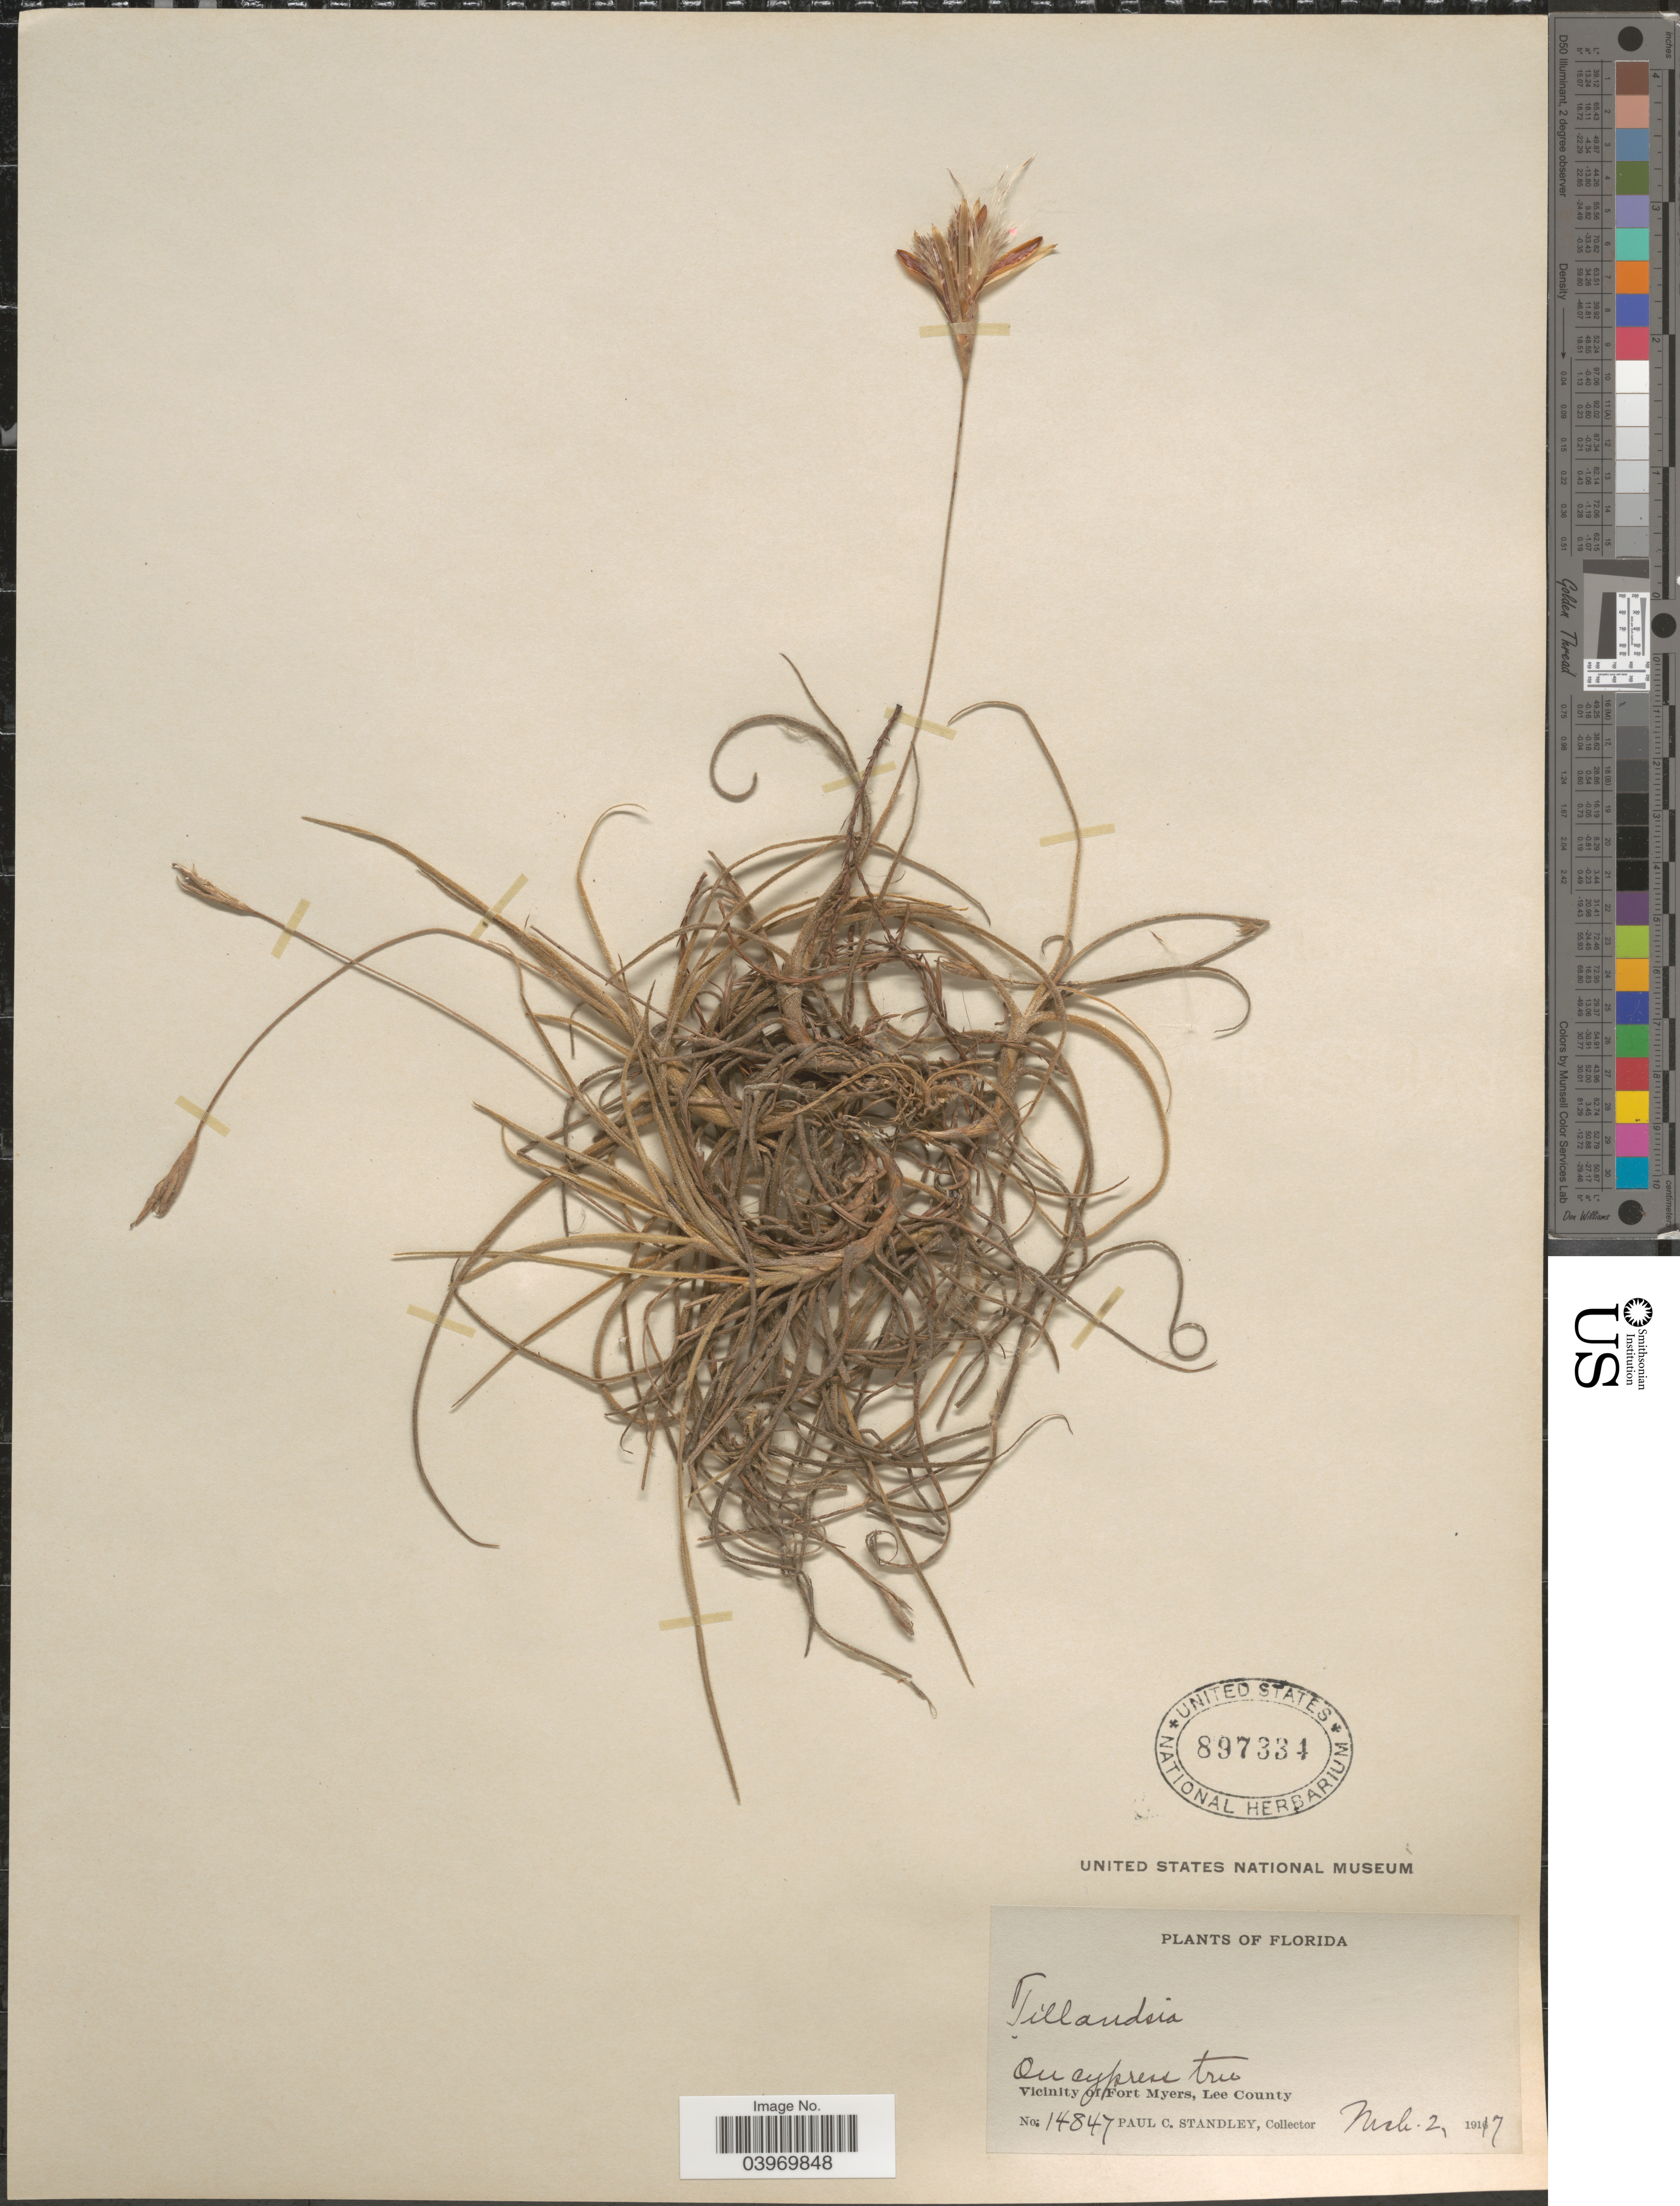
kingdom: Plantae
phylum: Tracheophyta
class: Liliopsida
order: Poales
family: Bromeliaceae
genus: Tillandsia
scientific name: Tillandsia recurvata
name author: L.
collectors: P. C. Standley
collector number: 14847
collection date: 1917-03-02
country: United States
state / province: Florida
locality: Vicinity of Fort Myers, Lee County.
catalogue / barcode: US 897334